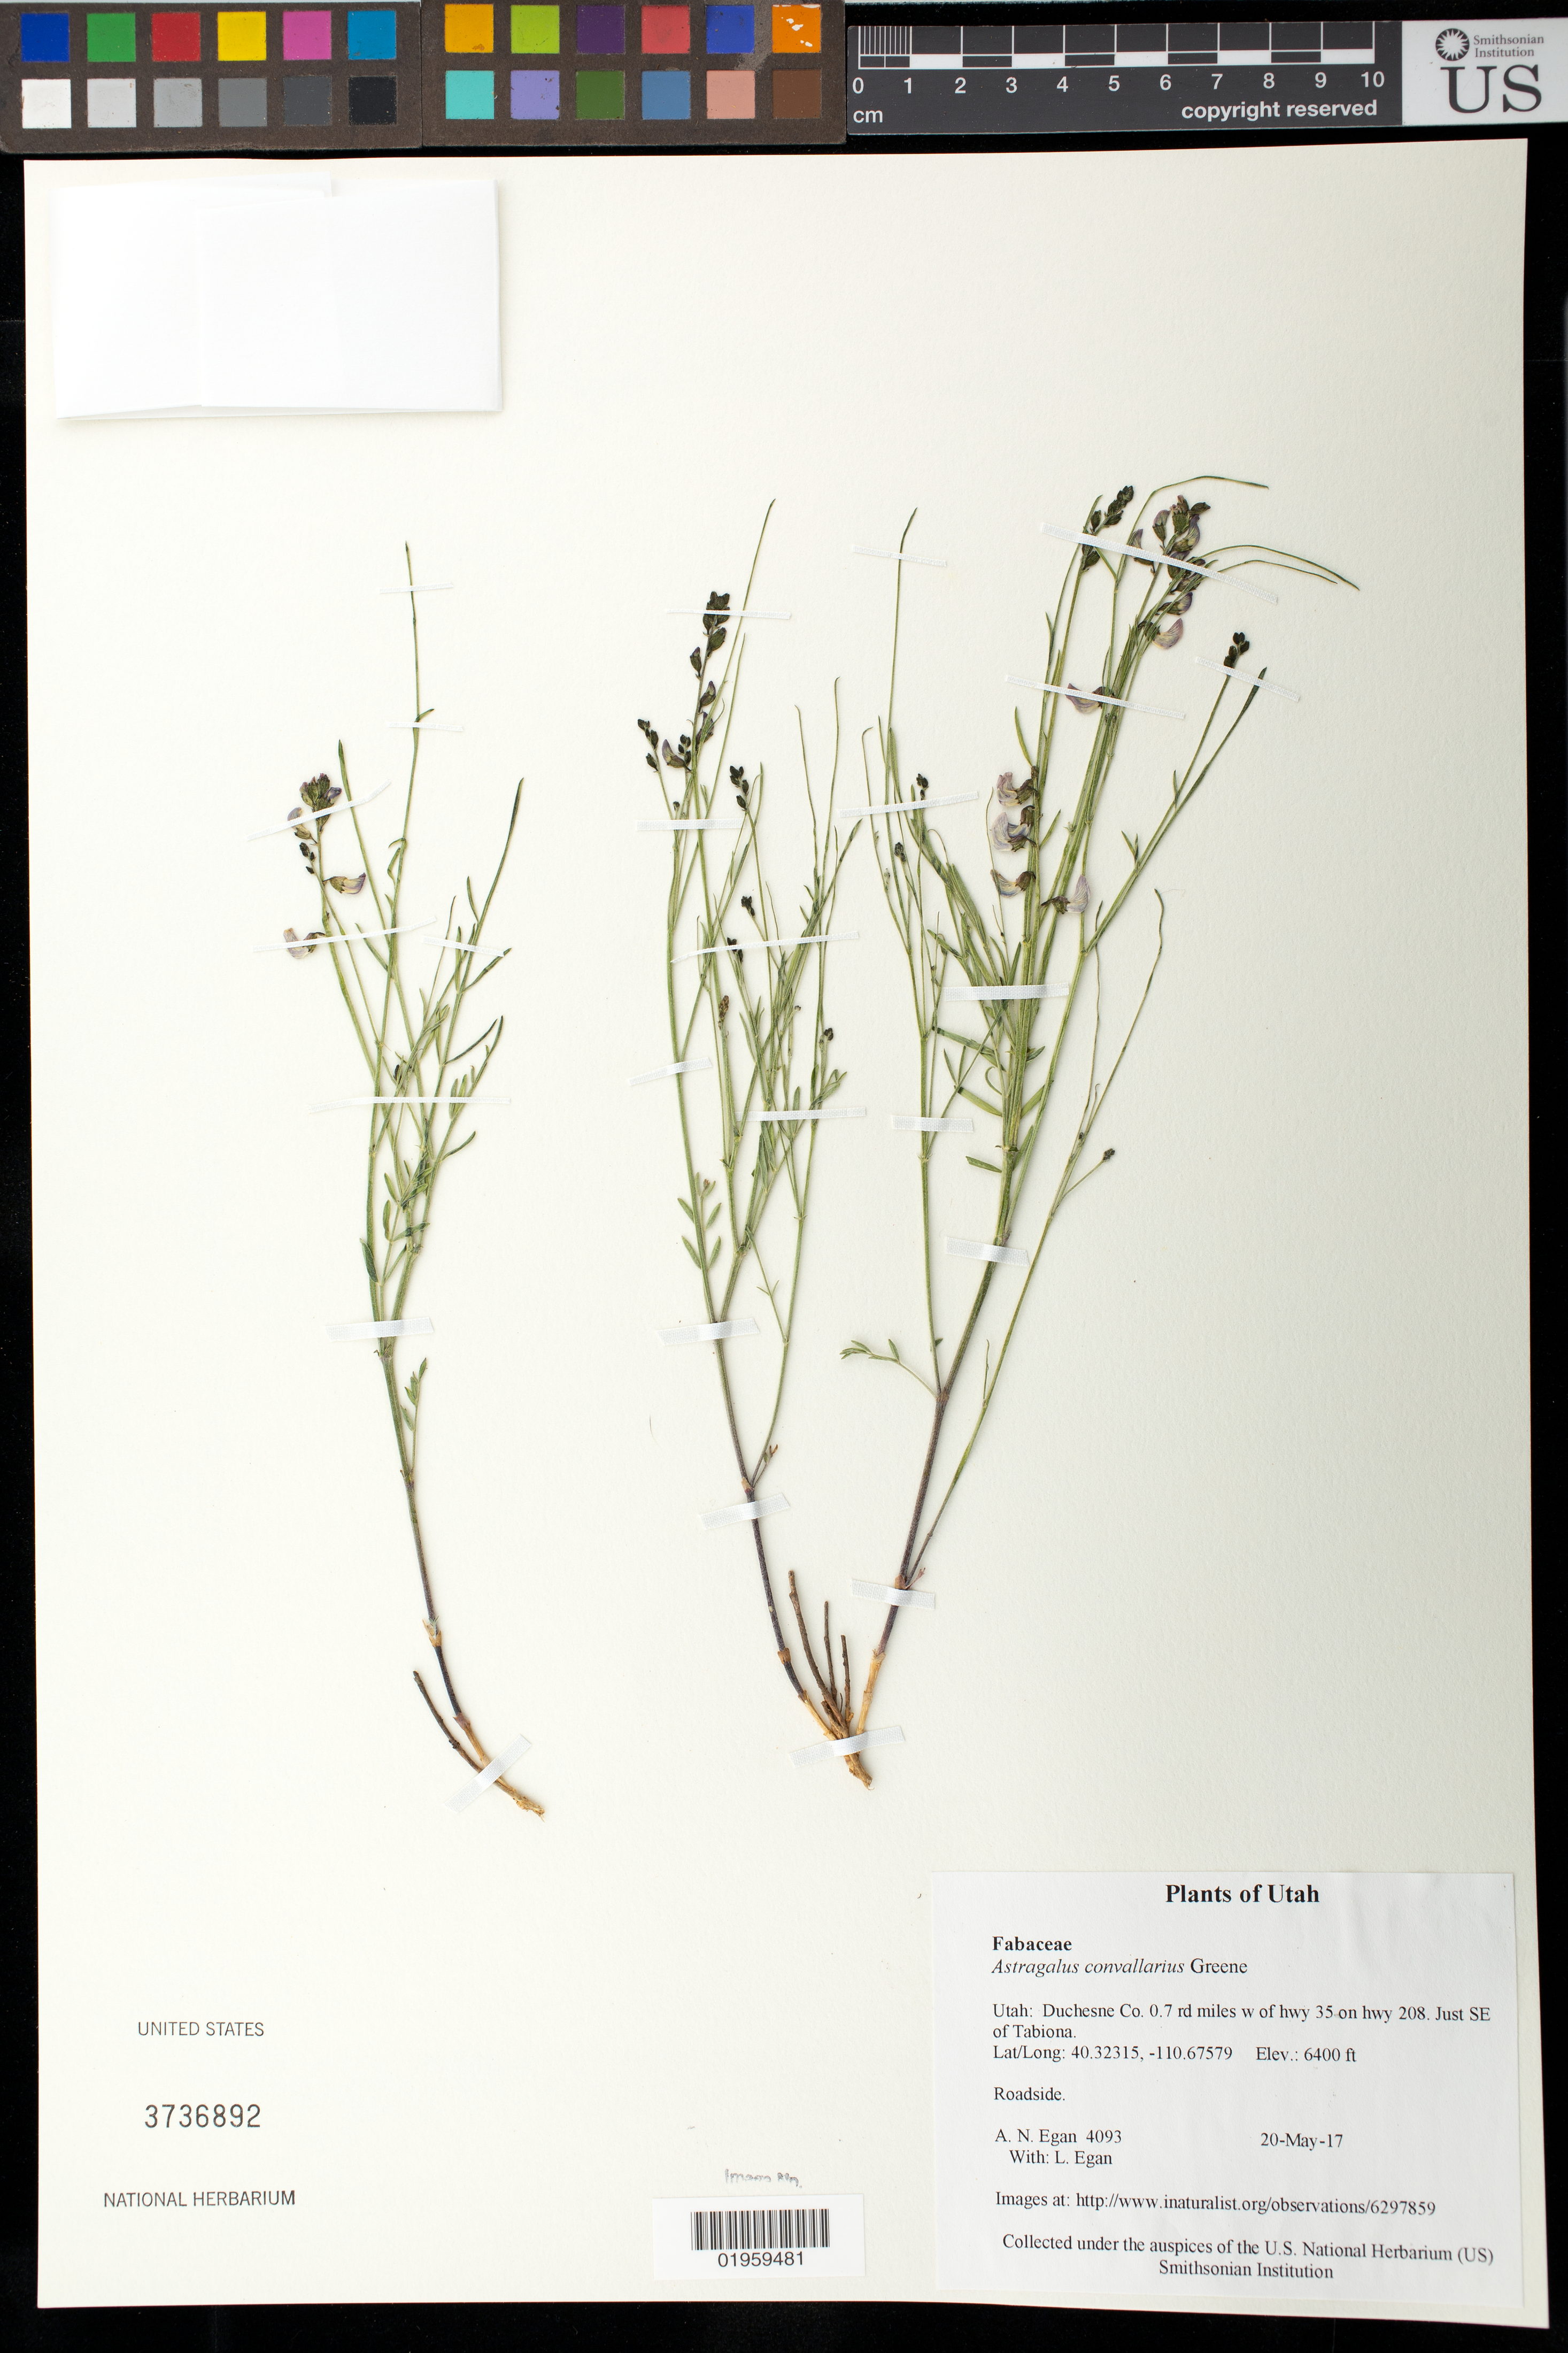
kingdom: Plantae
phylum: Tracheophyta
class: Magnoliopsida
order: Fabales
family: Fabaceae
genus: Astragalus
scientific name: Astragalus convallarius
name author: Greene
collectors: A. N. Egan & L. Egan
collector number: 4093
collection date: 2017-05-20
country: United States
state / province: Utah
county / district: Duchesne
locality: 0.7 rd miles w of hwy 35 on hwy 208. Just SE of Tabiona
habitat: Roadside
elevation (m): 1951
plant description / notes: http://www.inaturalist.org/observations/6297859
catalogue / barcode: US 3736892